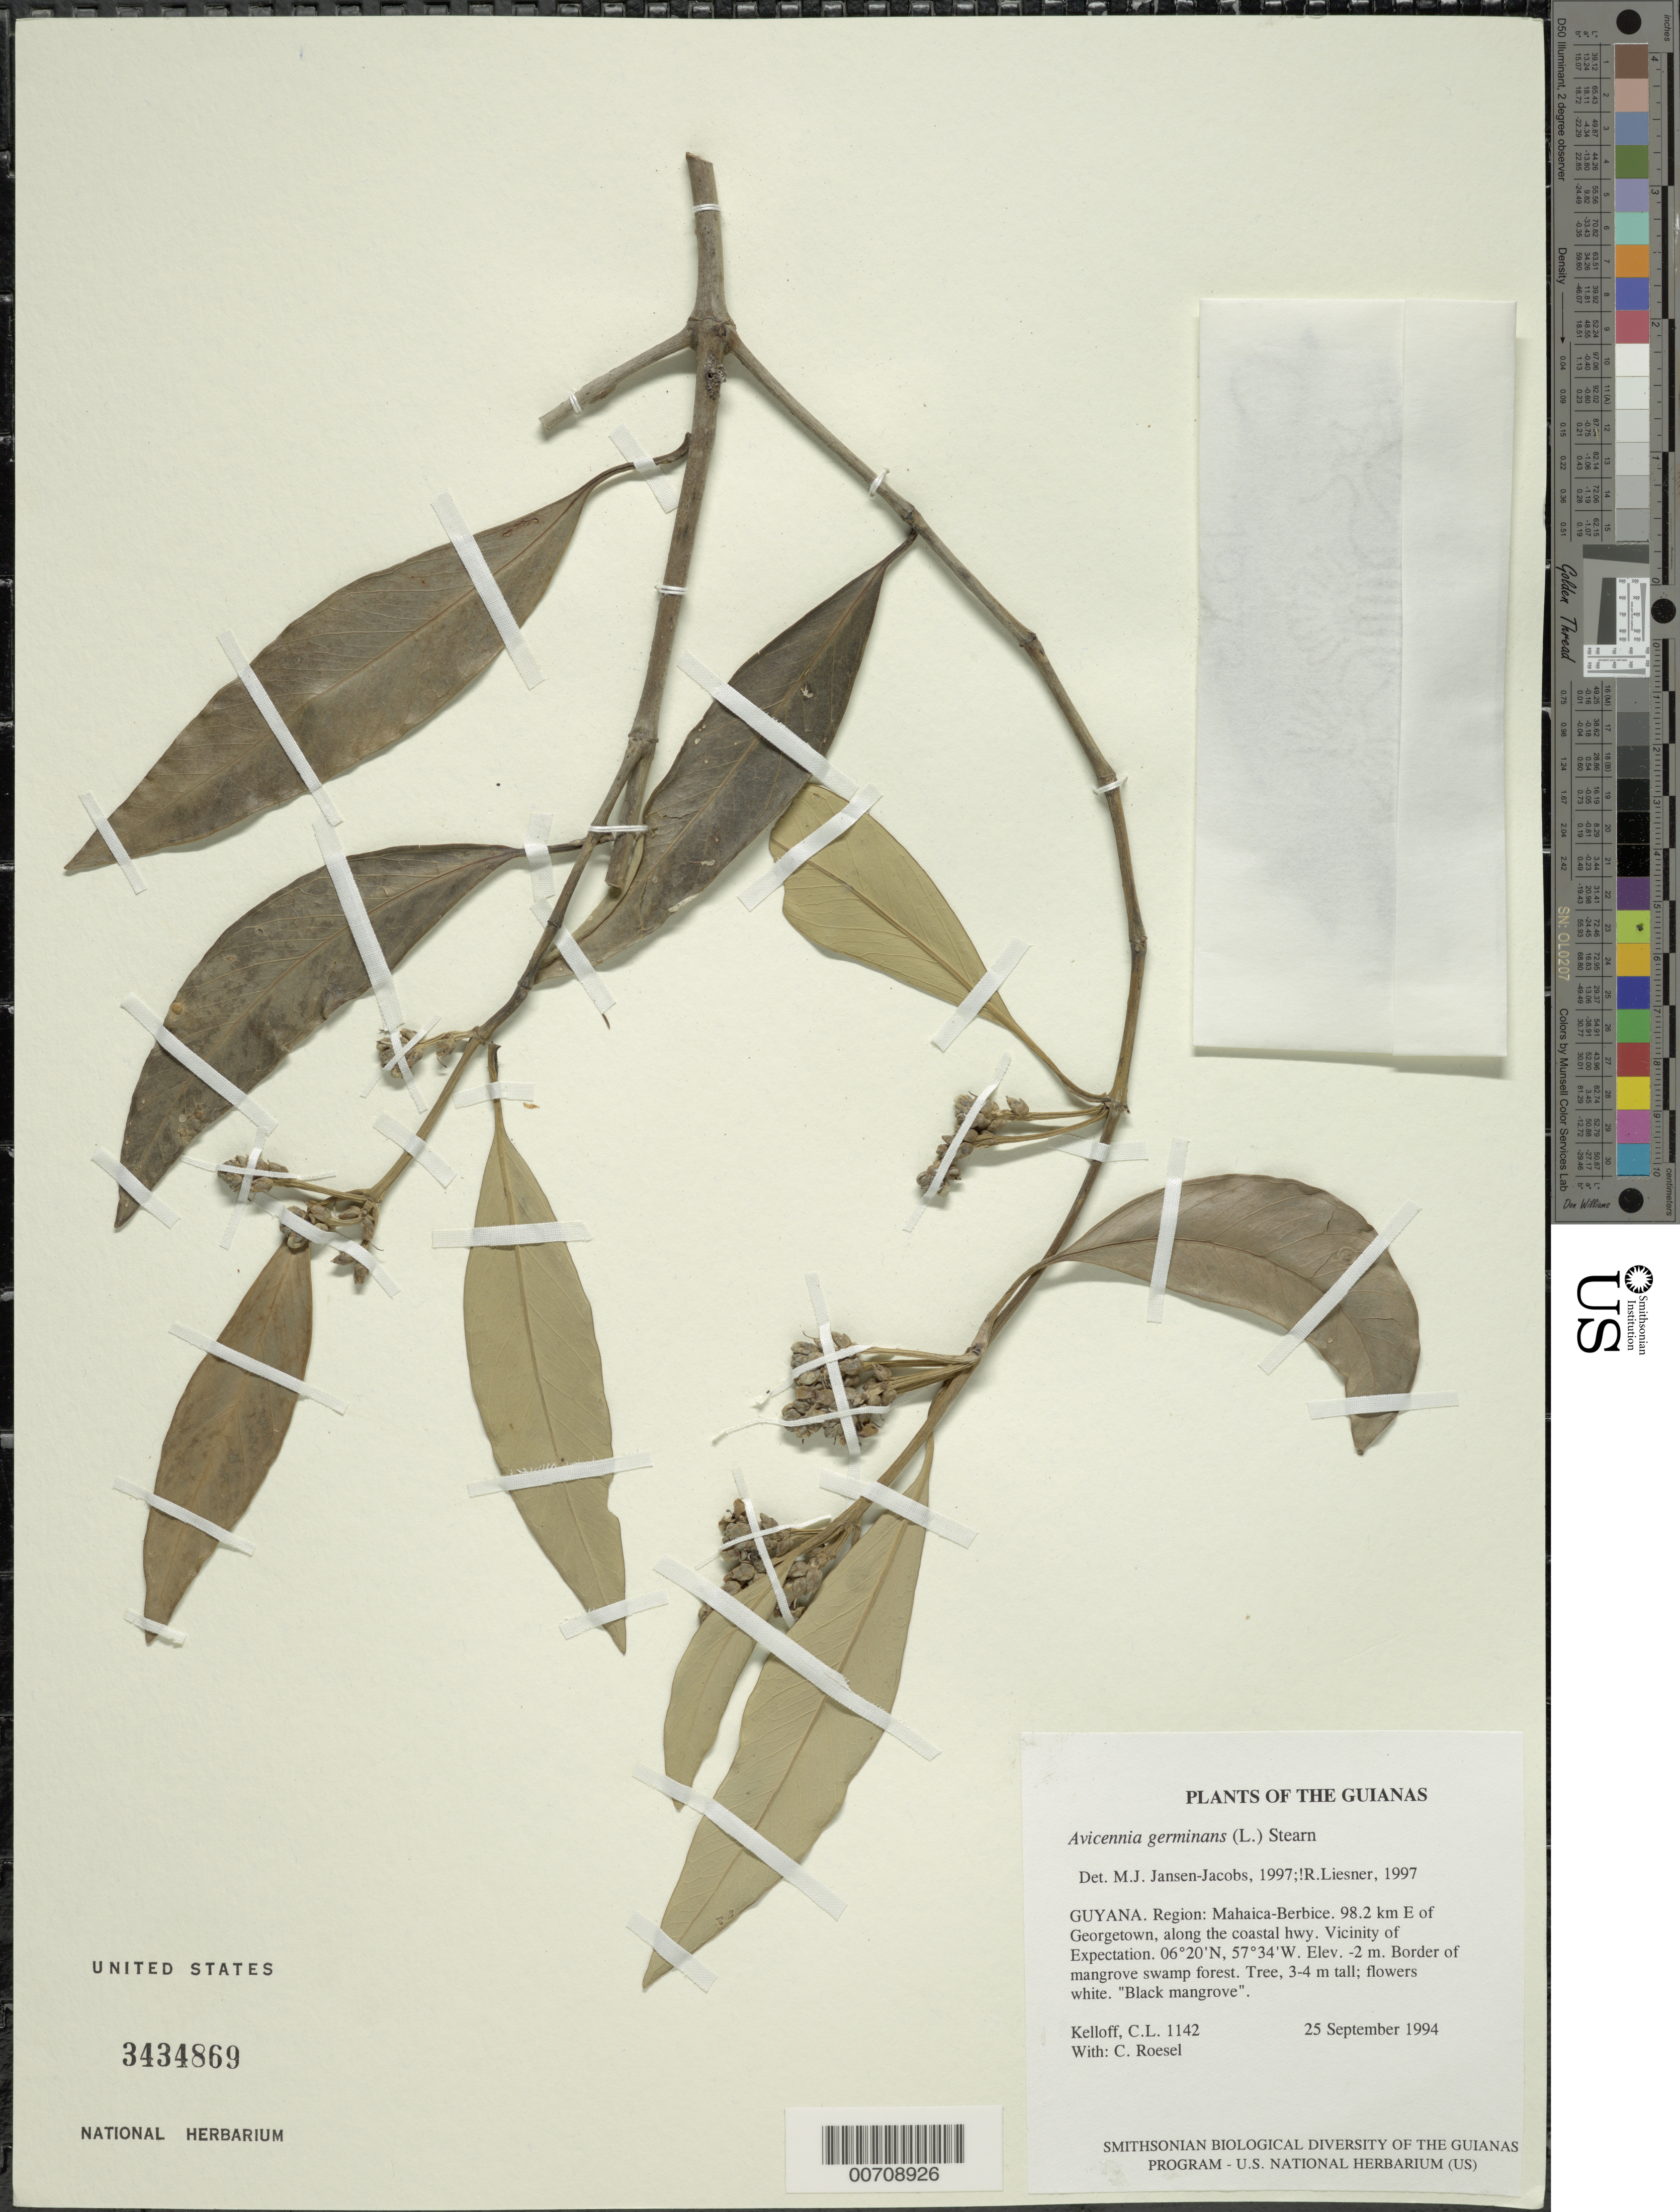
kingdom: Plantae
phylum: Tracheophyta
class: Magnoliopsida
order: Lamiales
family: Acanthaceae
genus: Avicennia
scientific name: Avicennia germinans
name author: (L.) L.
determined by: Liesner, R. L.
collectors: C. L. Kelloff & C. S. Roesel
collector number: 1142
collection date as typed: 25 September 1994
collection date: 1994-09-25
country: Guyana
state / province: Mahaica-Berbice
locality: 98.2 km E of Georgetown, along the coastal hwy. Vicinity of Expectation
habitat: Border of mangrove swamp forest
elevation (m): -2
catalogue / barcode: US 3434869